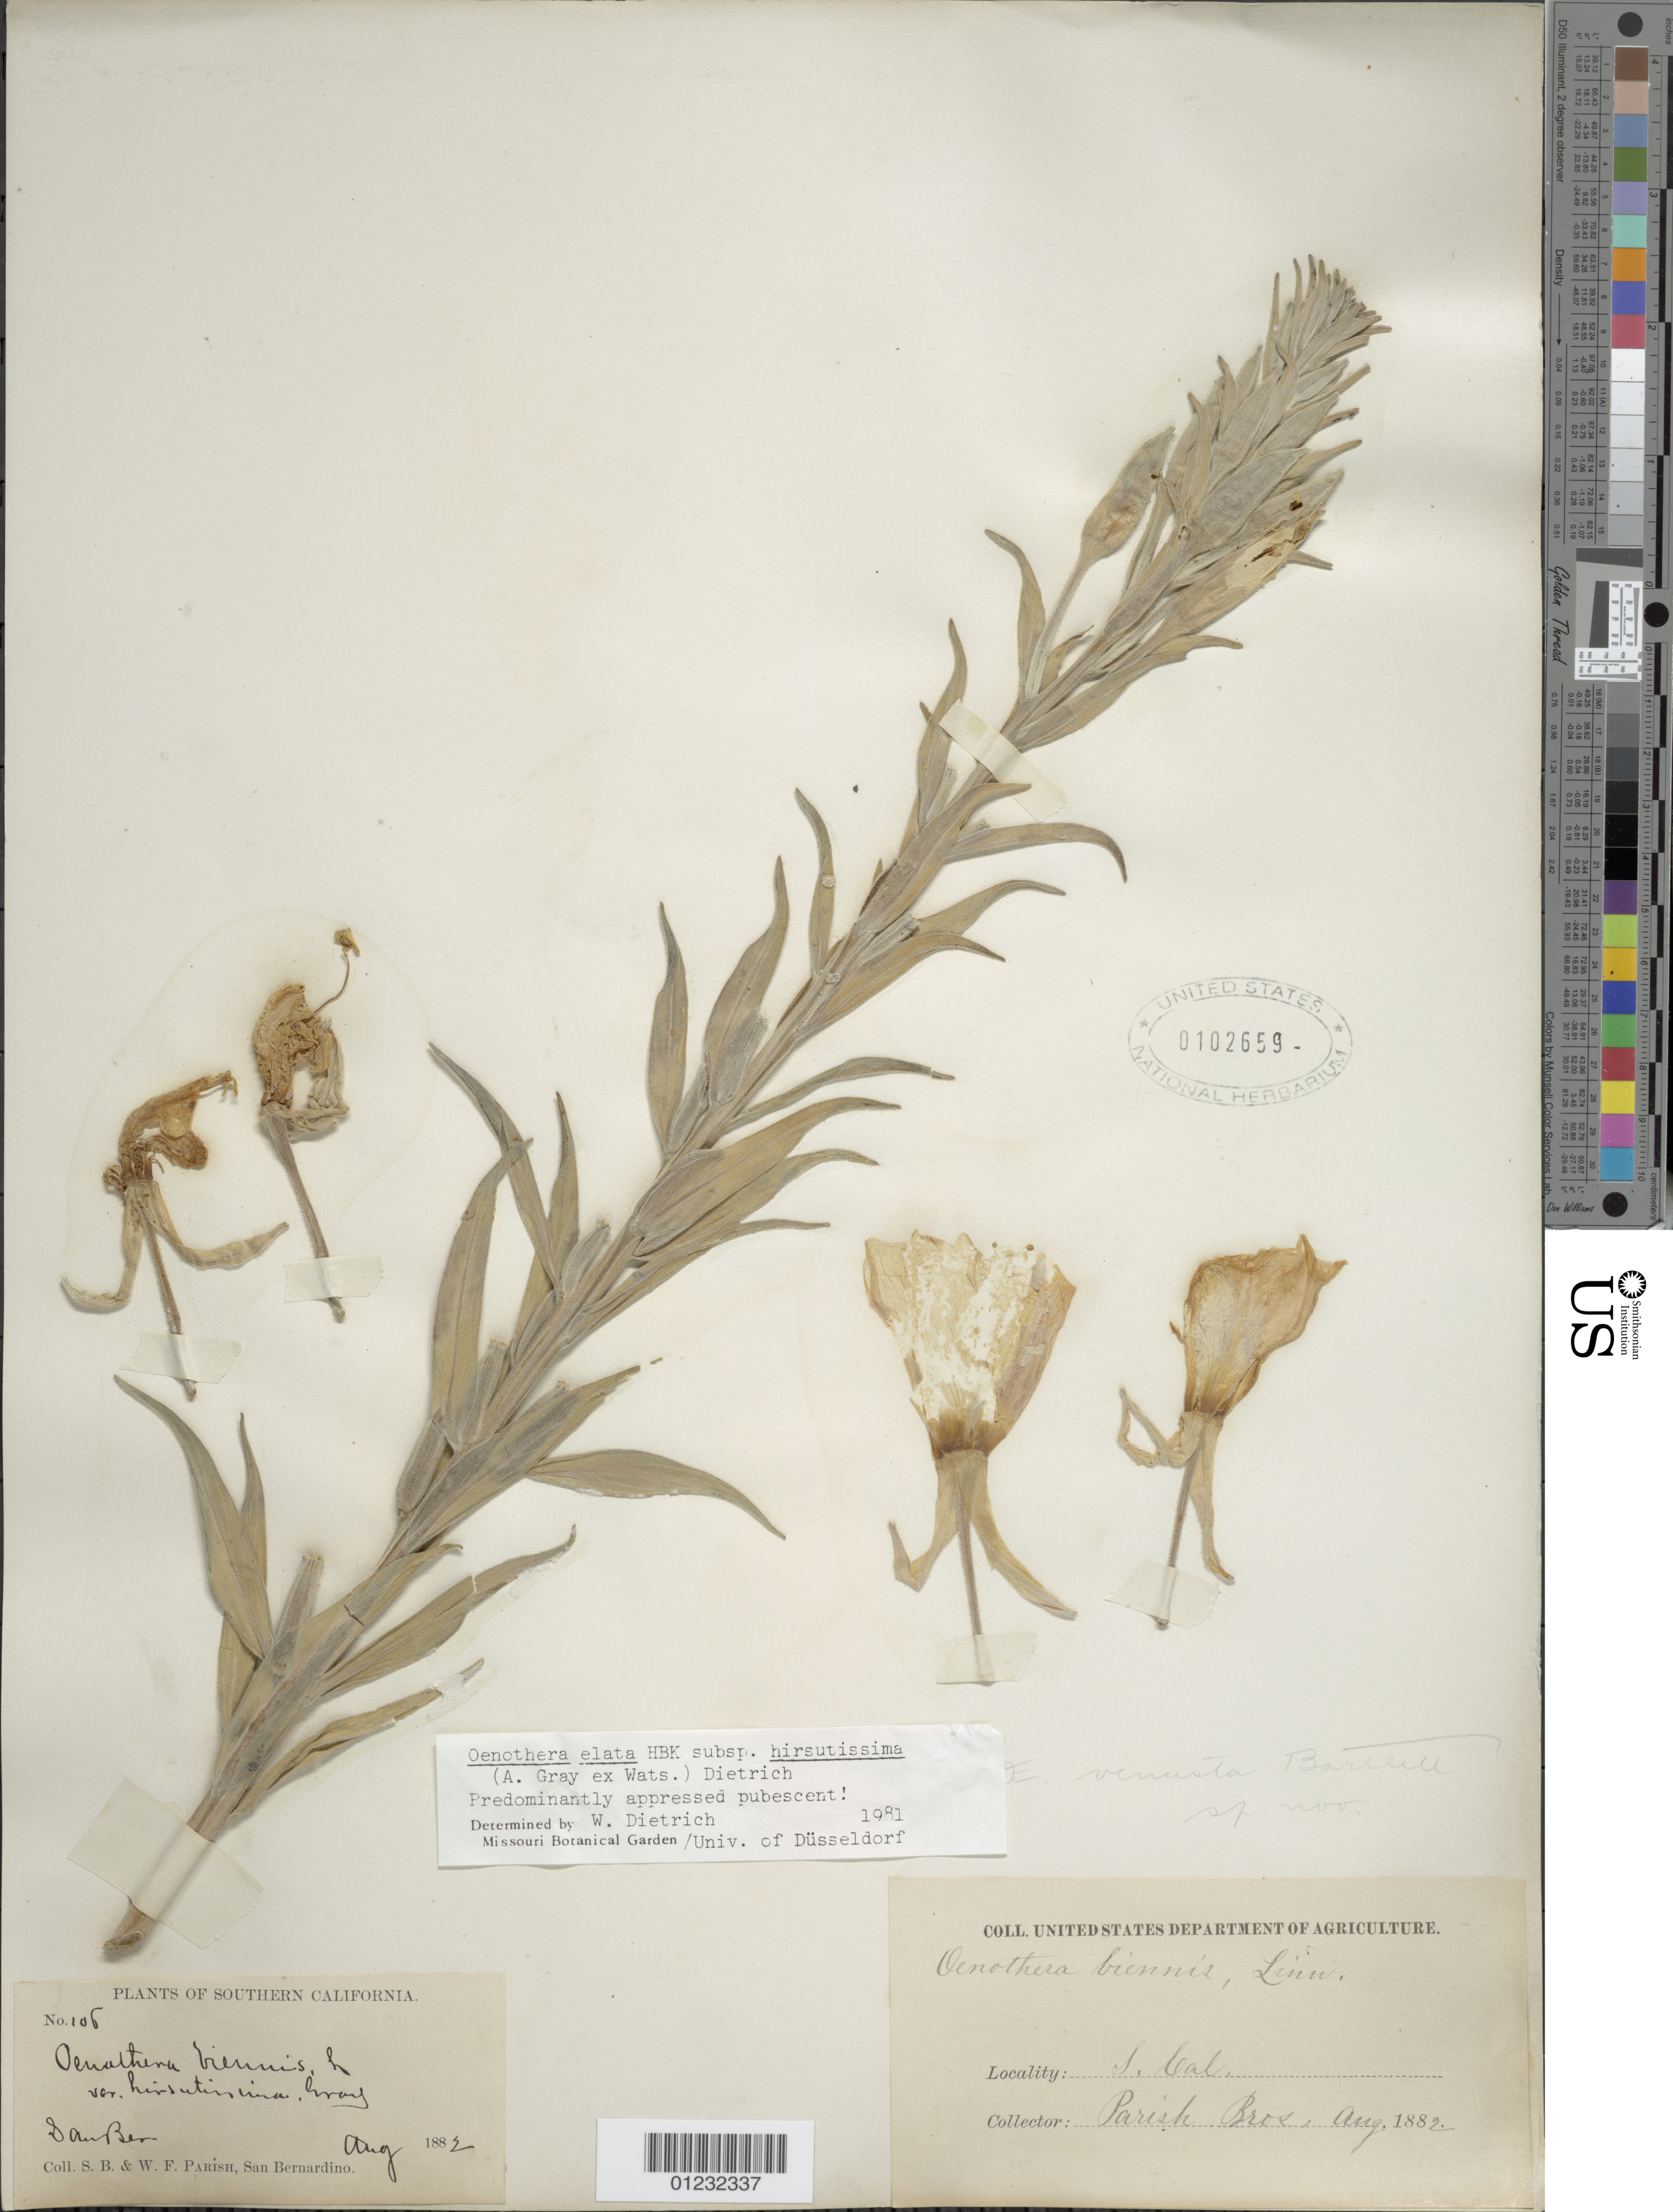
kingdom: Plantae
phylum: Tracheophyta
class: Magnoliopsida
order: Myrtales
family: Onagraceae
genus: Oenothera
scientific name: Oenothera elata subsp. hirsutissima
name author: (A. Gray ex S. Watson) W. Dietr.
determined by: Dietrich, W.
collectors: S. B. Parish & W. F. Parish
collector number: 106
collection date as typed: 15 Aug 1882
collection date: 1882-08-15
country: United States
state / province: California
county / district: San Bernardino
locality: San Bernadino.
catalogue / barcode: US 102659